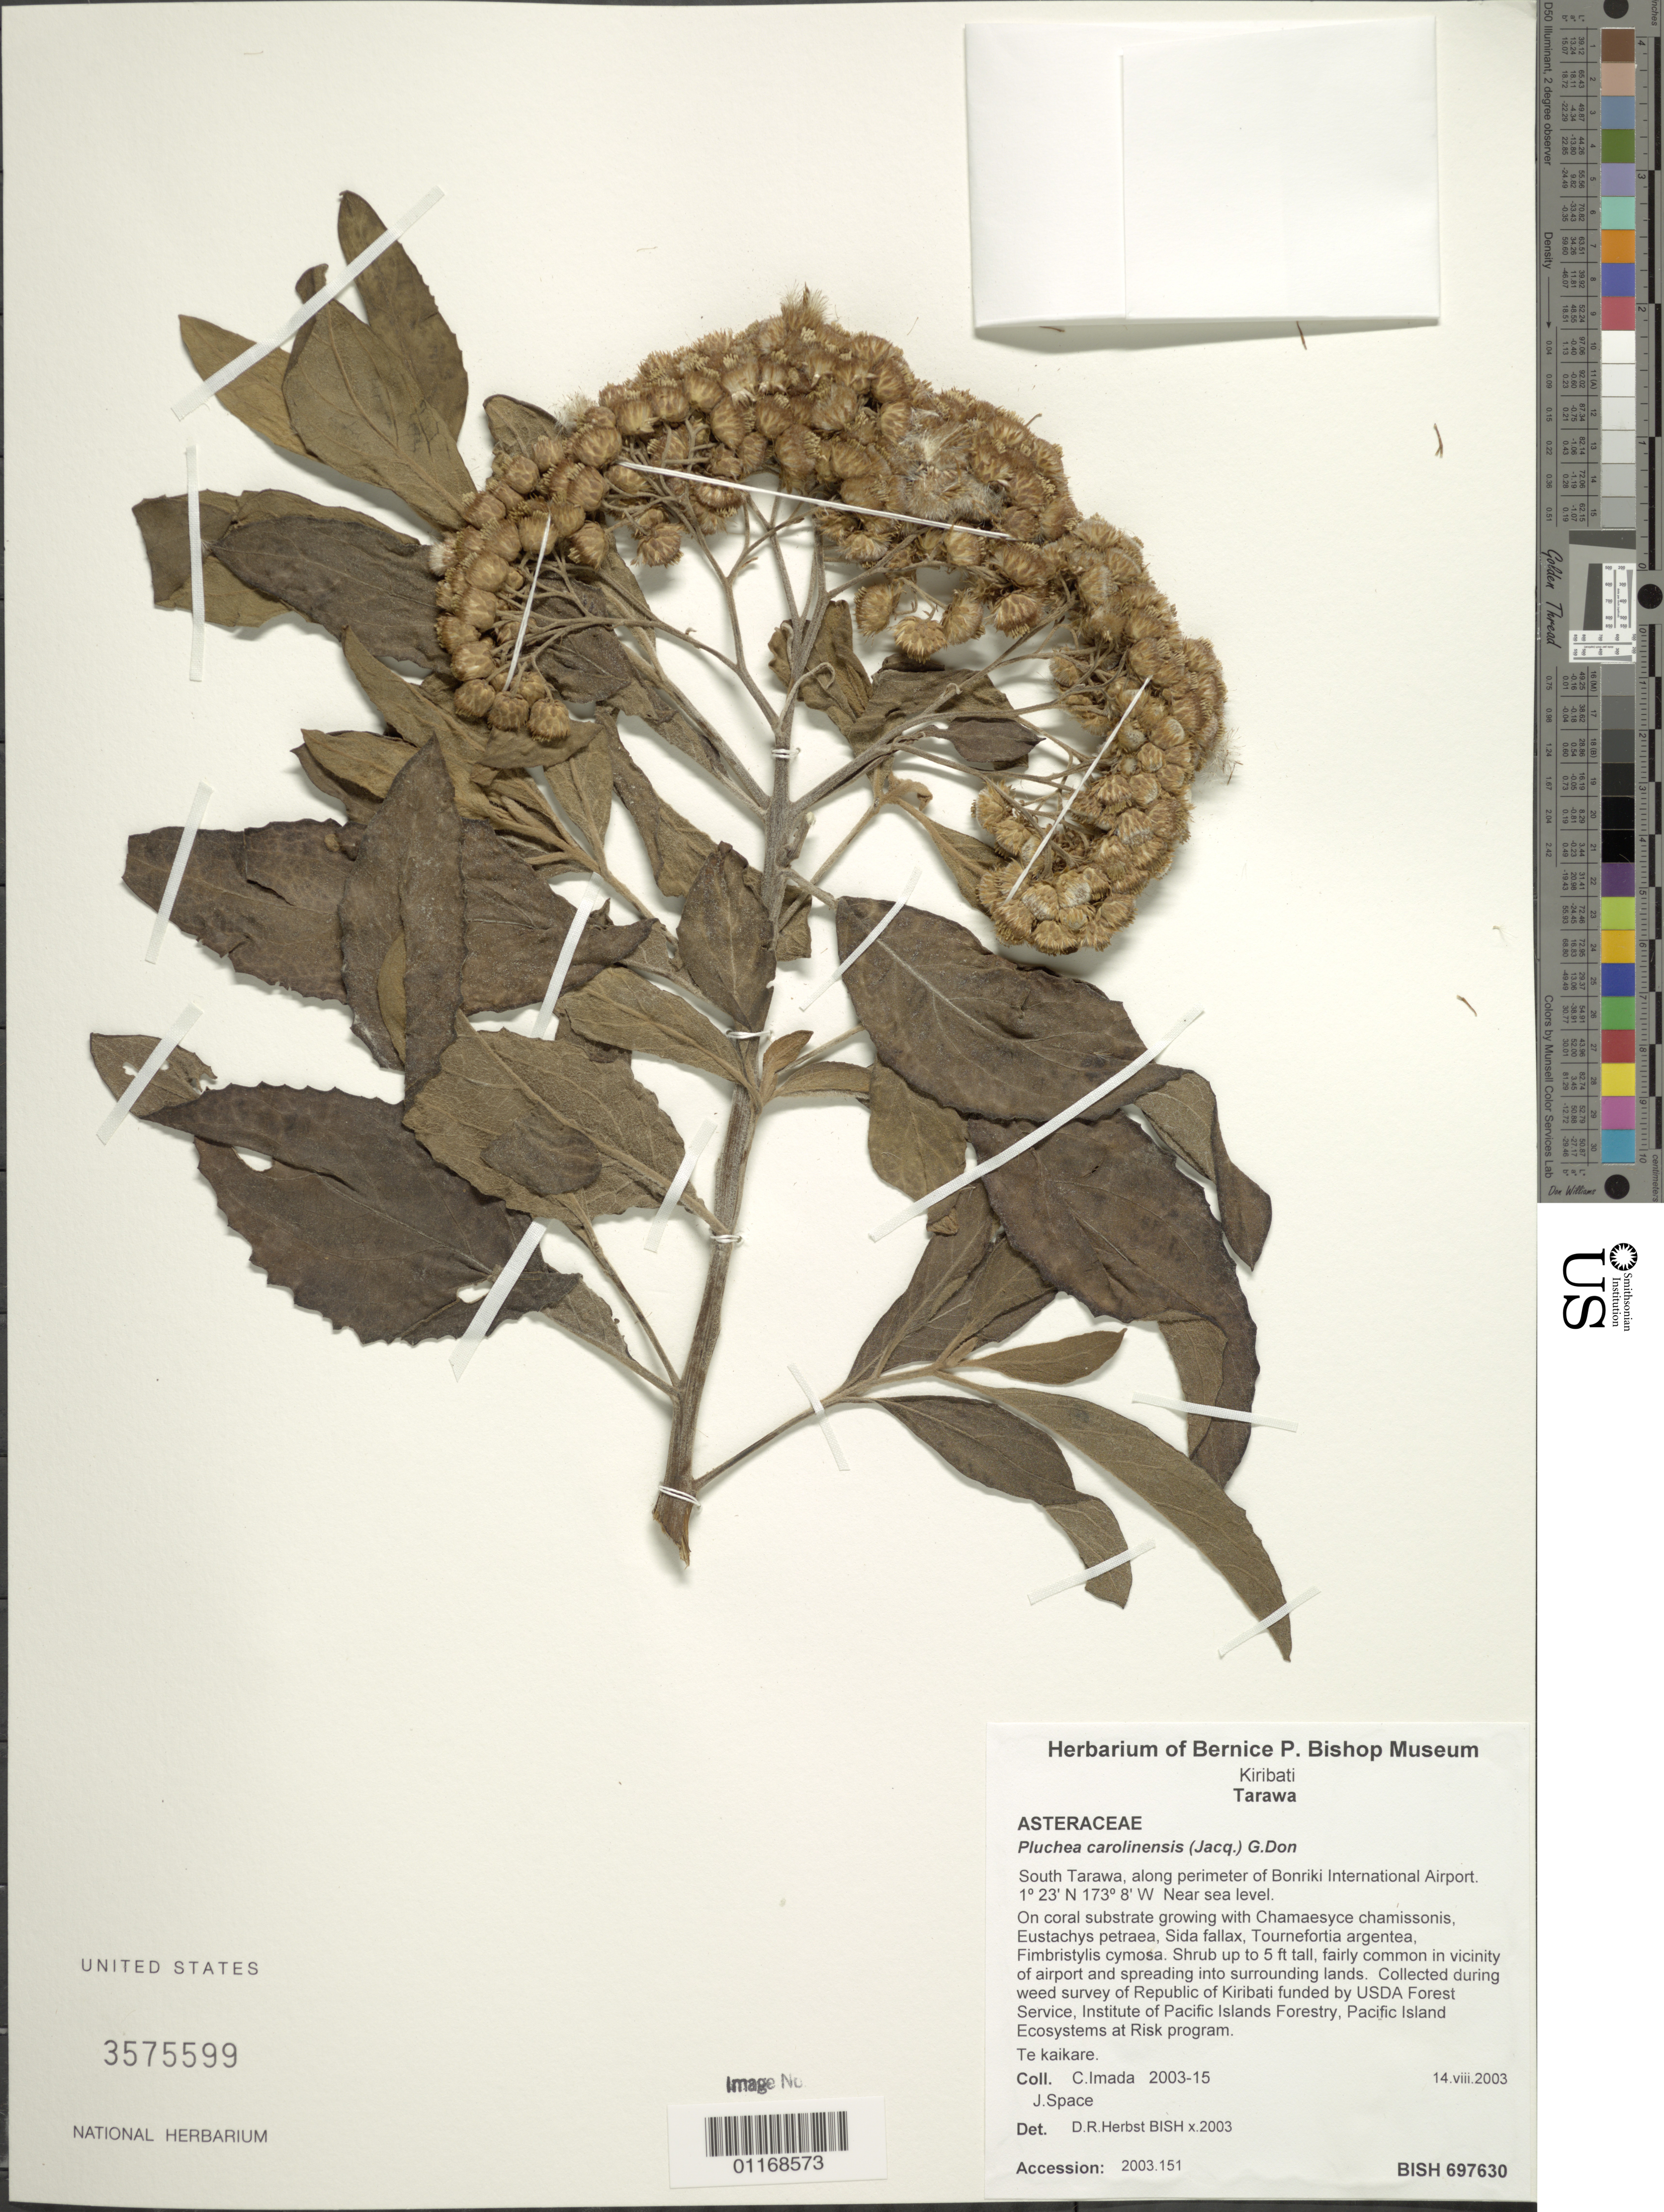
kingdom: Plantae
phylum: Tracheophyta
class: Magnoliopsida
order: Asterales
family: Asteraceae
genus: Pluchea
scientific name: Pluchea carolinensis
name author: (Jacq.) D. Don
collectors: C. Imada & J. Space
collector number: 2003-15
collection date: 2003-08-14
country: Kiribati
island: Tarawa Atoll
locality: South Tarawa along perimeter of bokriki International Airport.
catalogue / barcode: US 3575599